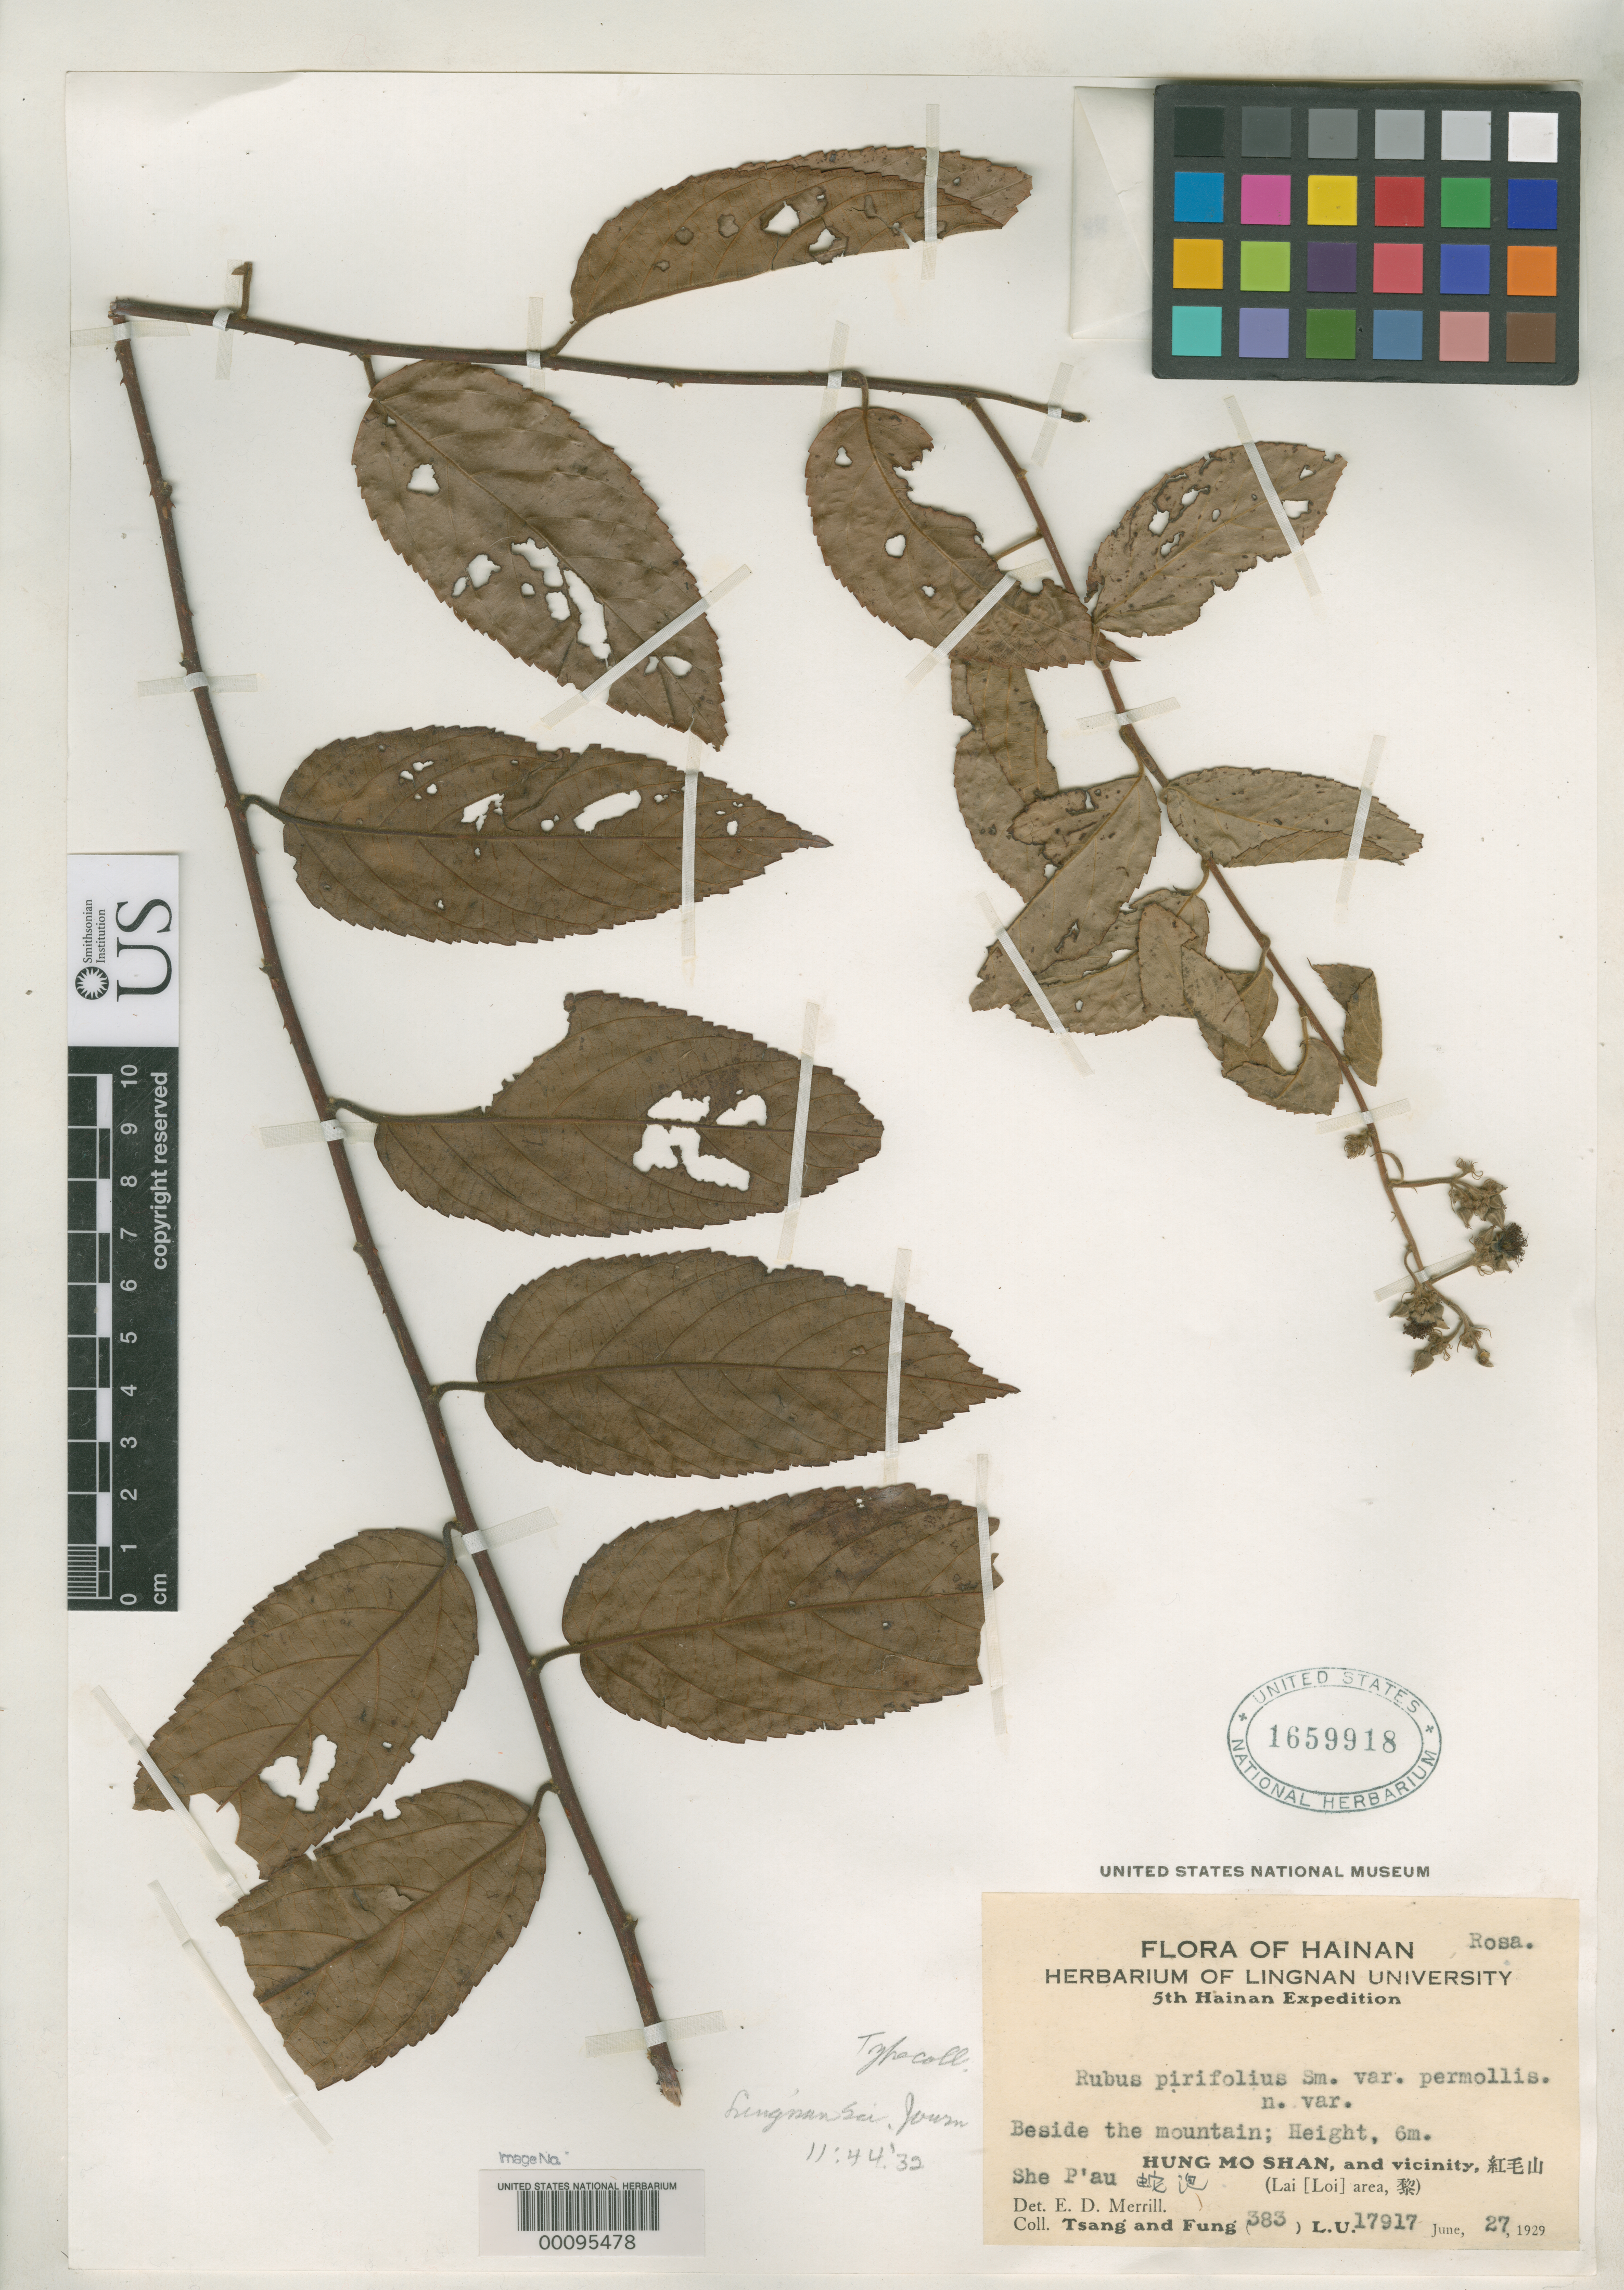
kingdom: Plantae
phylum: Tracheophyta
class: Magnoliopsida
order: Rosales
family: Rosaceae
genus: Rubus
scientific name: Rubus pyrifolius var. permollis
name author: Merr.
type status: Isotype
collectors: W. T. Tsang & H. L. Fung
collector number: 17917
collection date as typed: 27 Jun 1929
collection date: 1929-06-27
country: China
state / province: Hainan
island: Hainan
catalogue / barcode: US 1659918